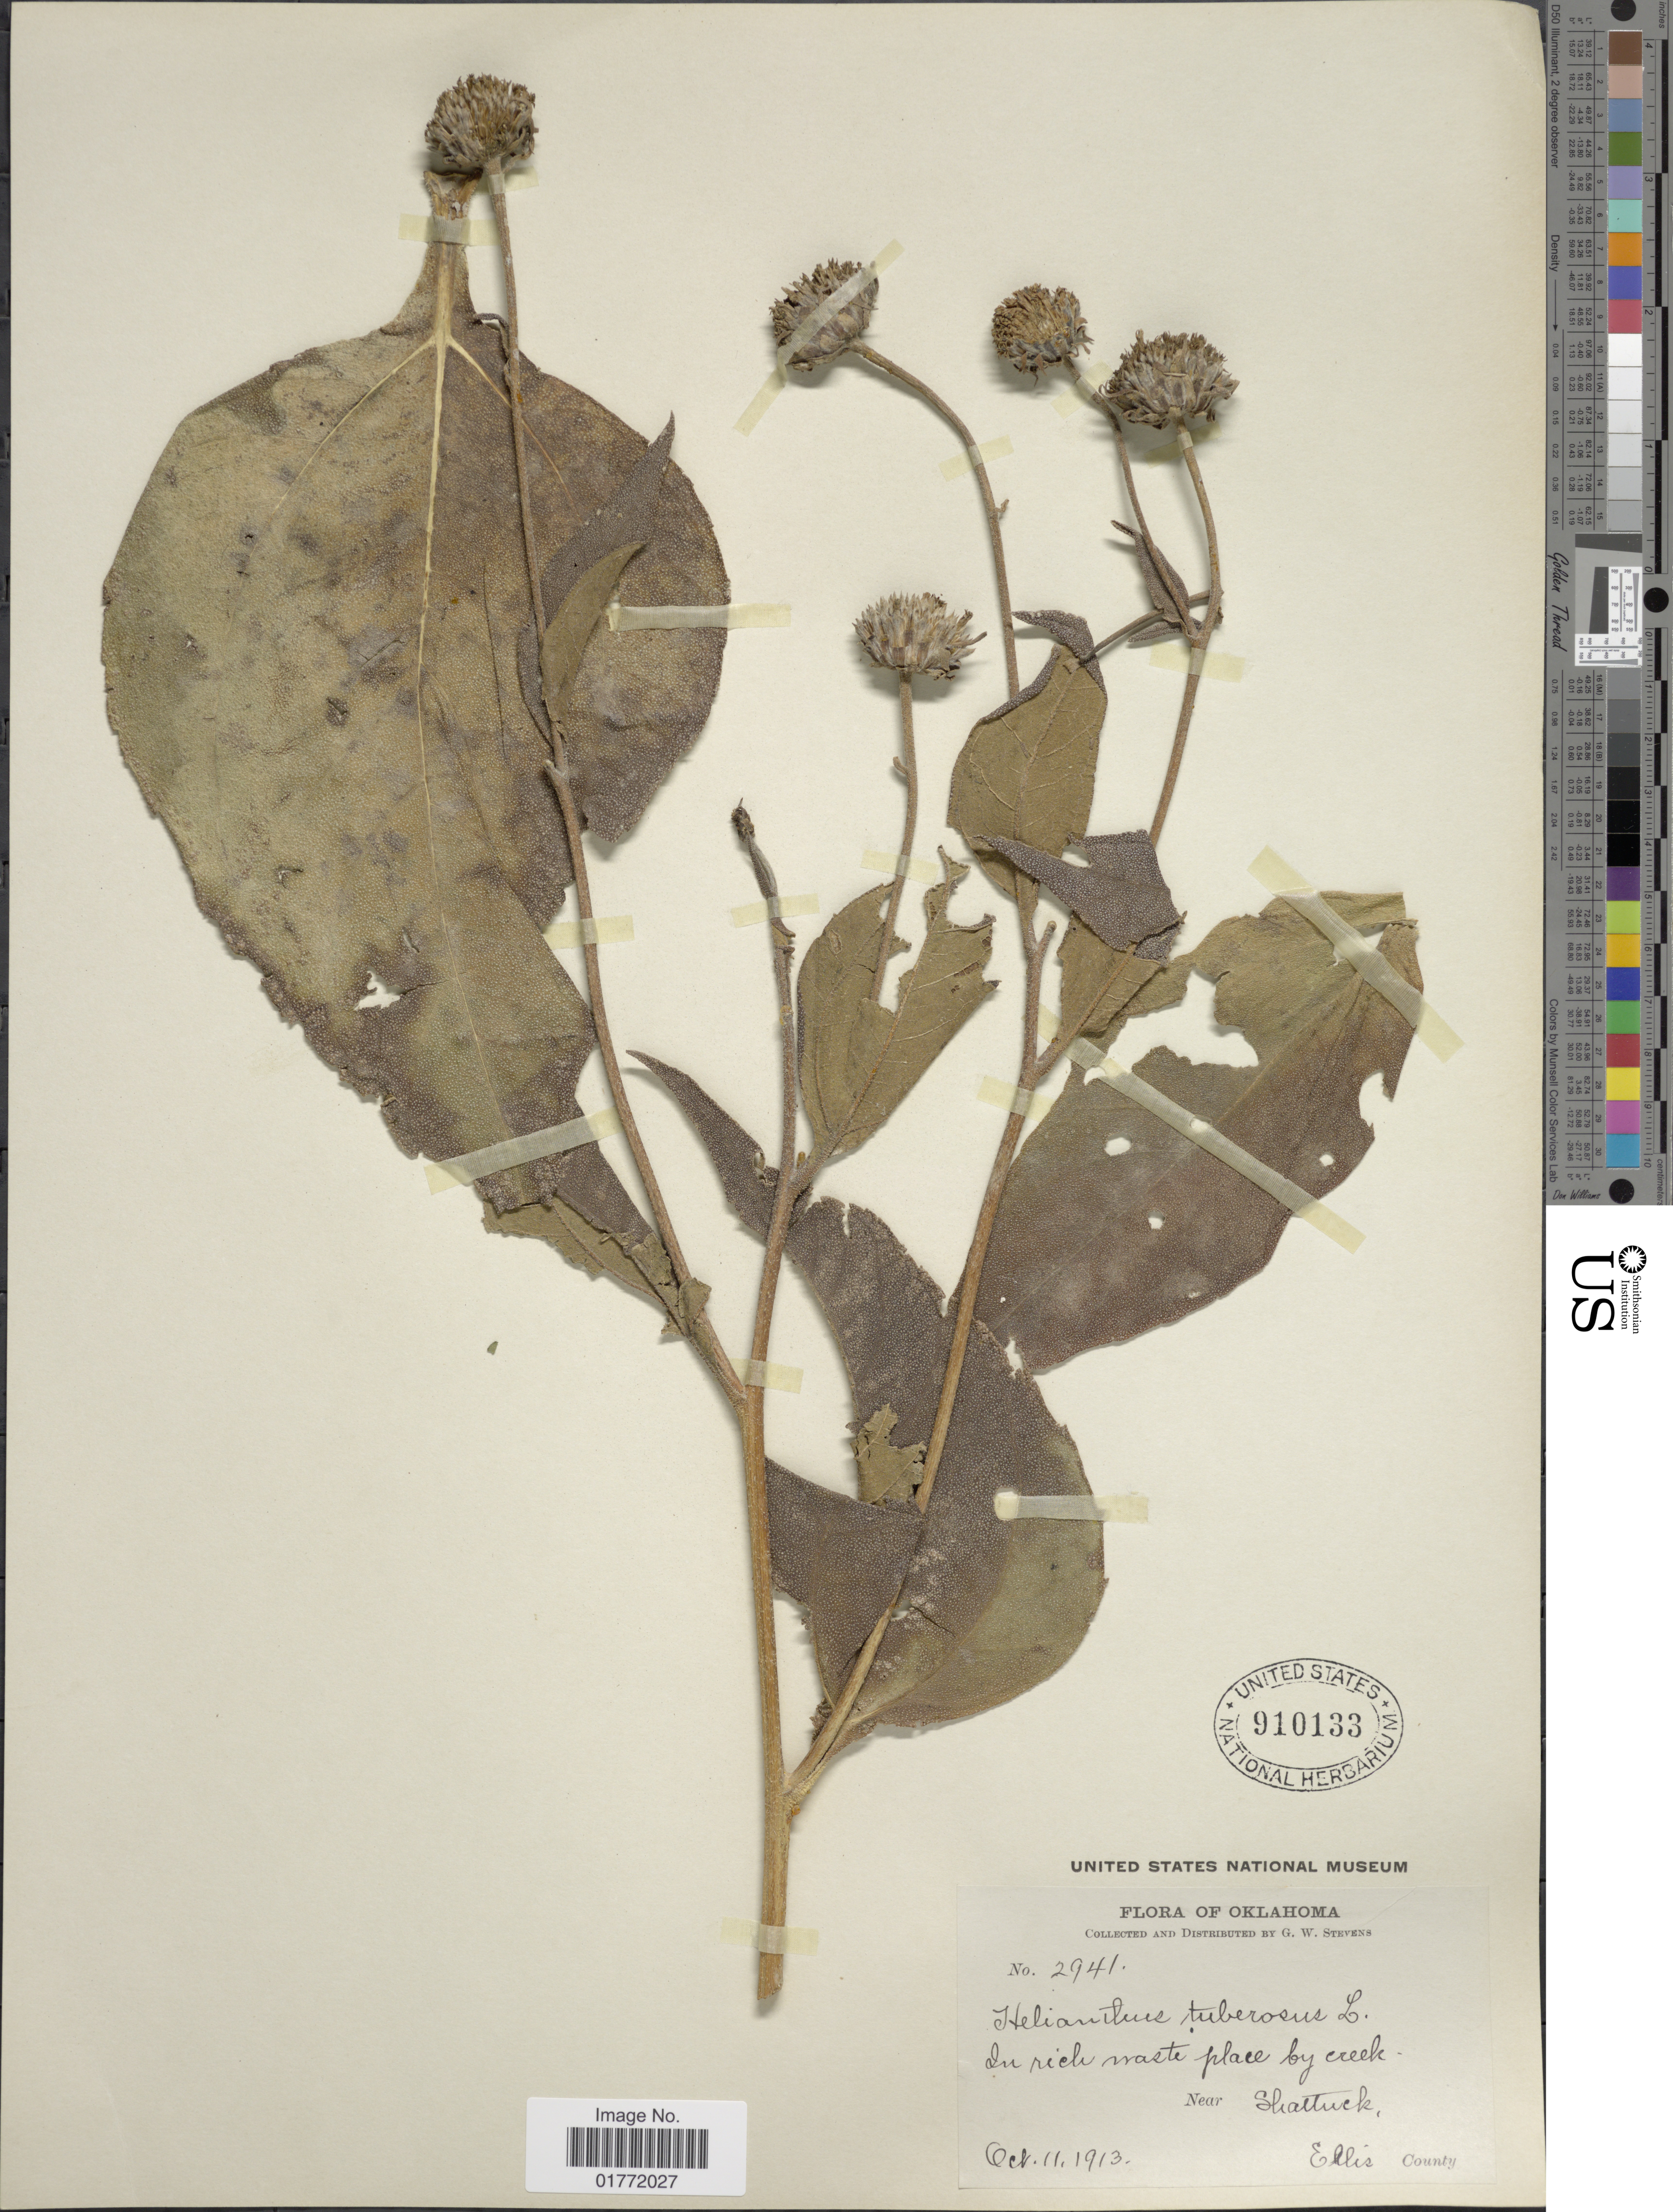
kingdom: Plantae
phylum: Tracheophyta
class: Magnoliopsida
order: Asterales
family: Asteraceae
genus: Helianthus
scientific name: Helianthus tuberosus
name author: L.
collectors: G. W. Stevens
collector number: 2941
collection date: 1913-10-11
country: United States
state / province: Oklahoma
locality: In rich waste place by creek. Near Shattuck, Ellis County.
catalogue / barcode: US 910133